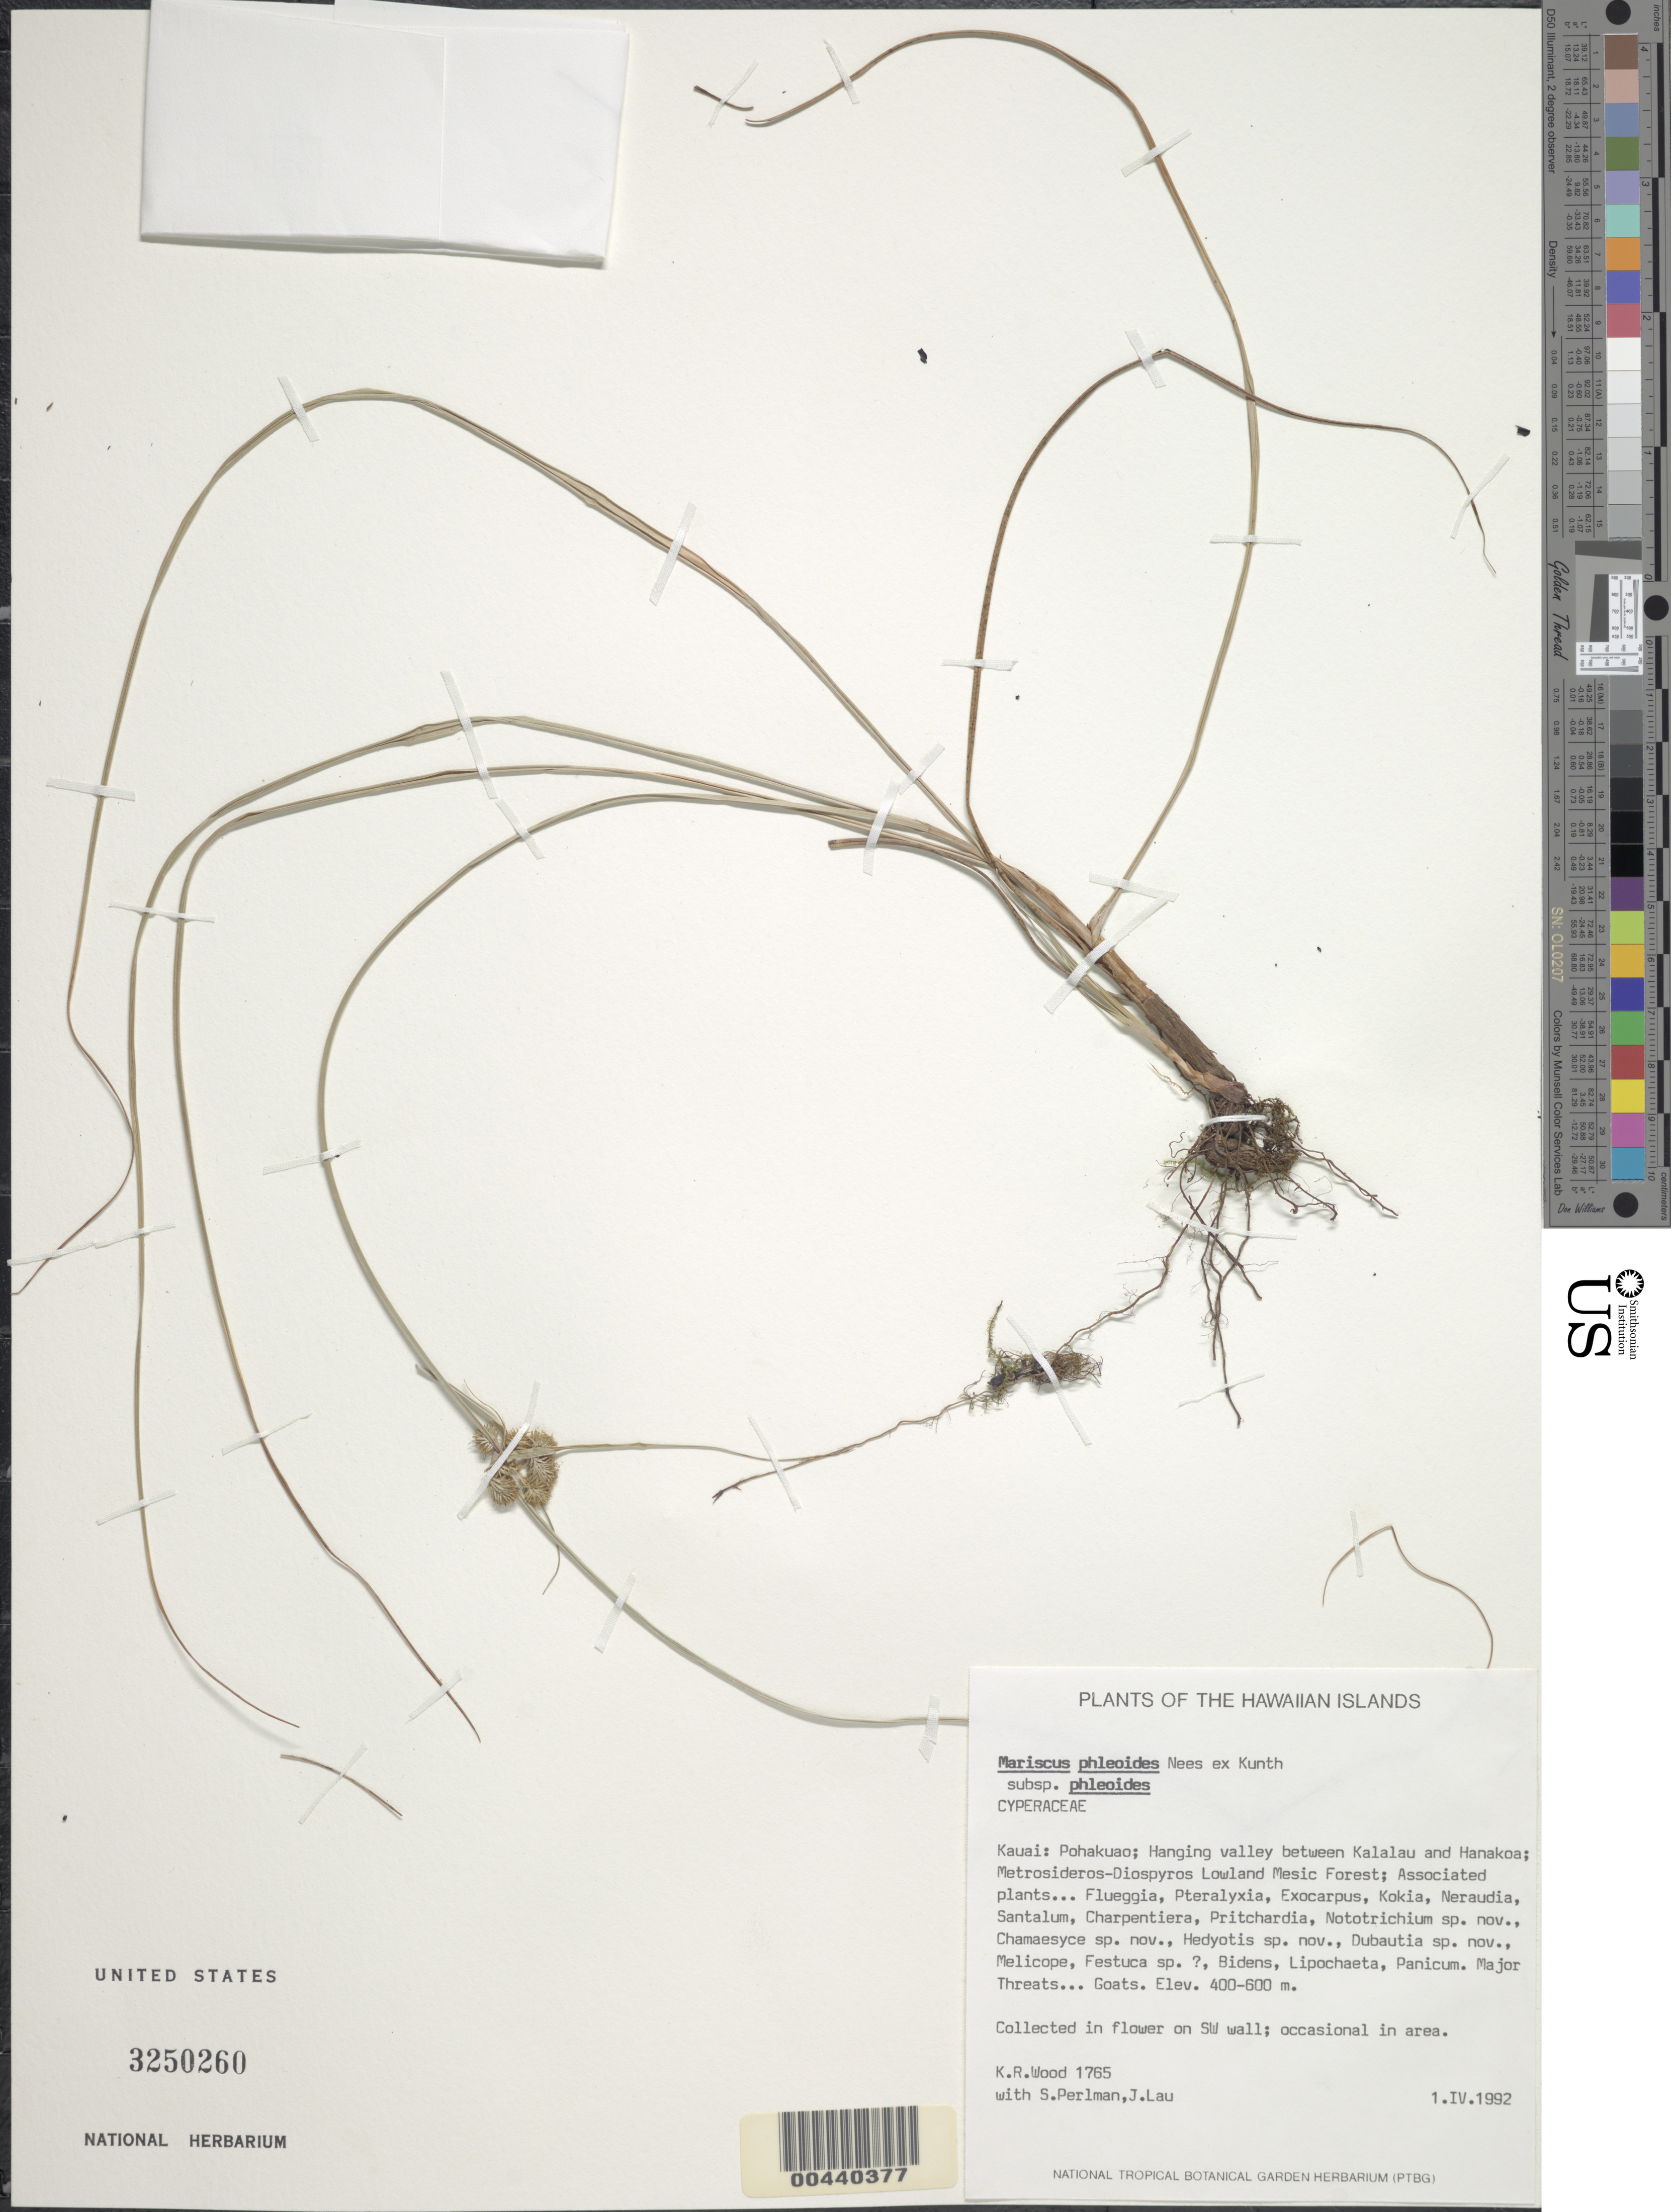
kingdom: Plantae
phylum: Tracheophyta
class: Liliopsida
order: Poales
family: Cyperaceae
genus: Cyperus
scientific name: Cyperus phleoides var. hawaiiensis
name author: (H. Mann) Kük.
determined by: Strong, Mark T., (BOT), Smithsonian Institution - National Museum of Natural History (UNITED STATES)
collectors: K. R. Wood, S. P. Perlman & J. Lau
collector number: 1765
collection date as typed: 1 Apr 1992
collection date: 1992-04-01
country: United States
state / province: Hawaii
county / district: Kauai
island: Kaua'i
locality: Pohakuao; Hanging valley between Kalalau and Hanakoa; Collected on SW wall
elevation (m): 400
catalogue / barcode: US 3250260